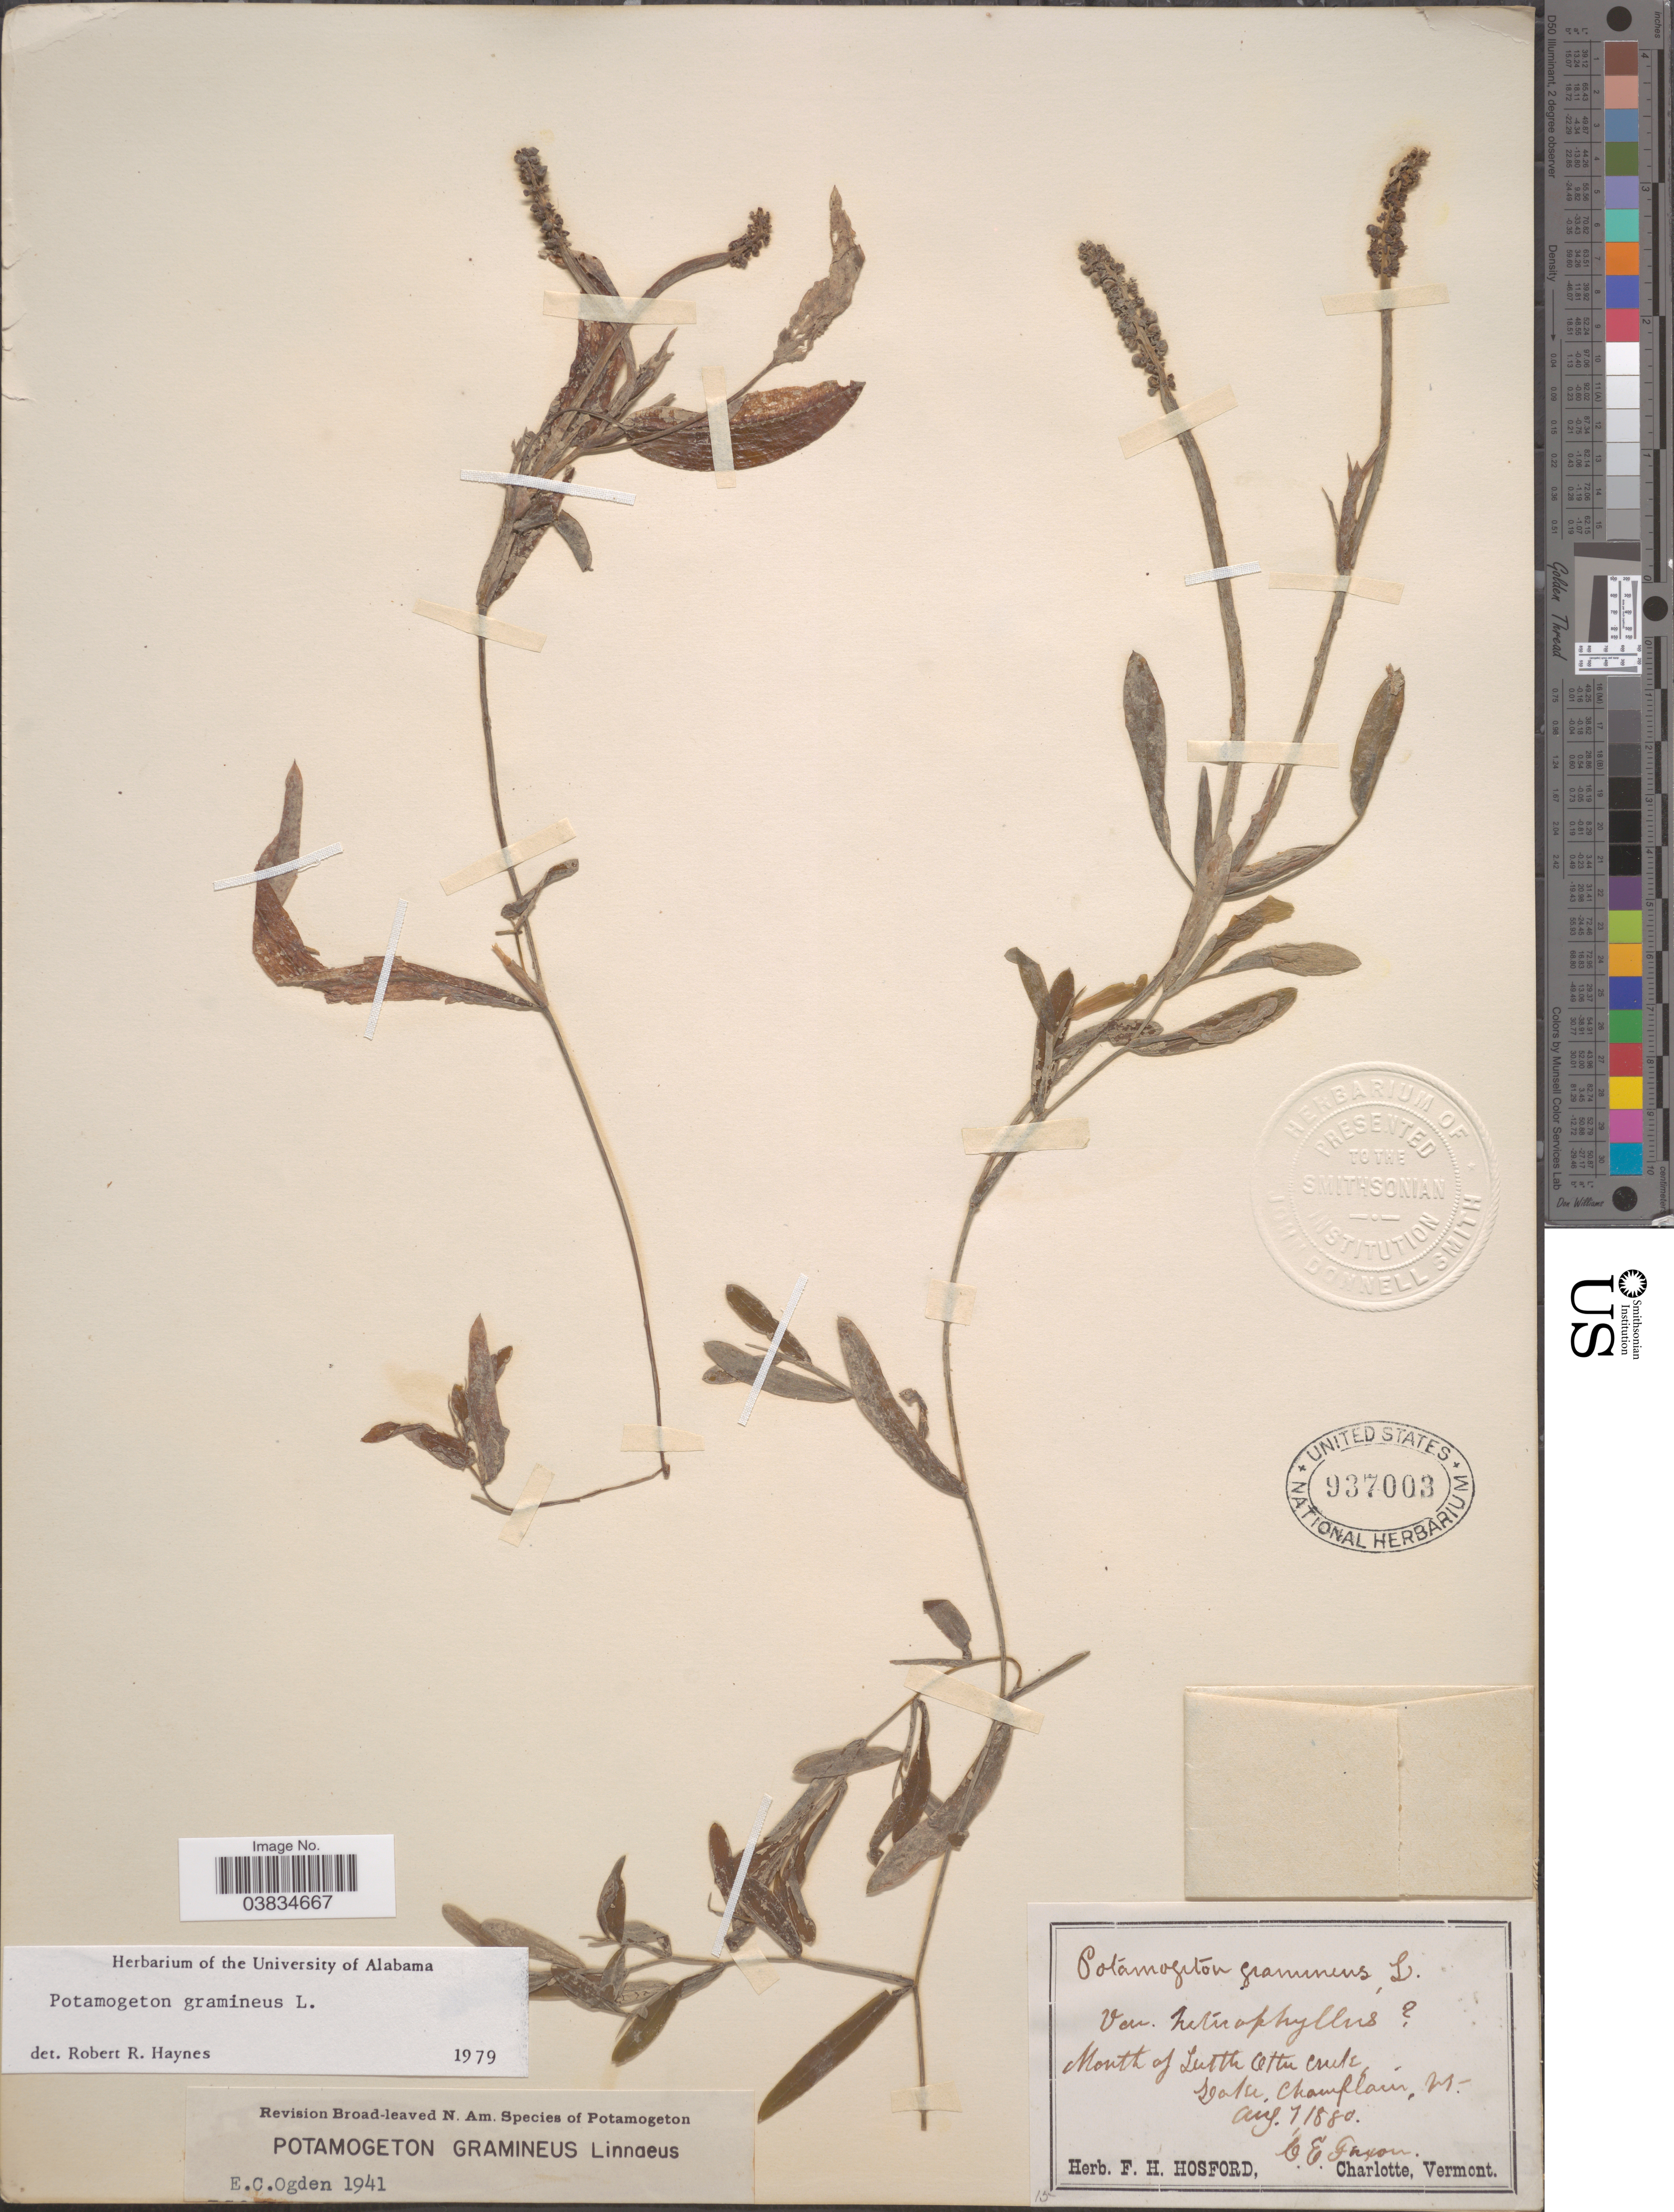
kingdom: Plantae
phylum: Tracheophyta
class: Liliopsida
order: Alismatales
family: Potamogetonaceae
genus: Potamogeton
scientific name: Potamogeton gramineus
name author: L.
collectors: C. Faxon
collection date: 1880-08-07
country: United States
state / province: Vermont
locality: Mouth of Little Otter Creek, Lake Champlain.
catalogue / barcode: US 937003